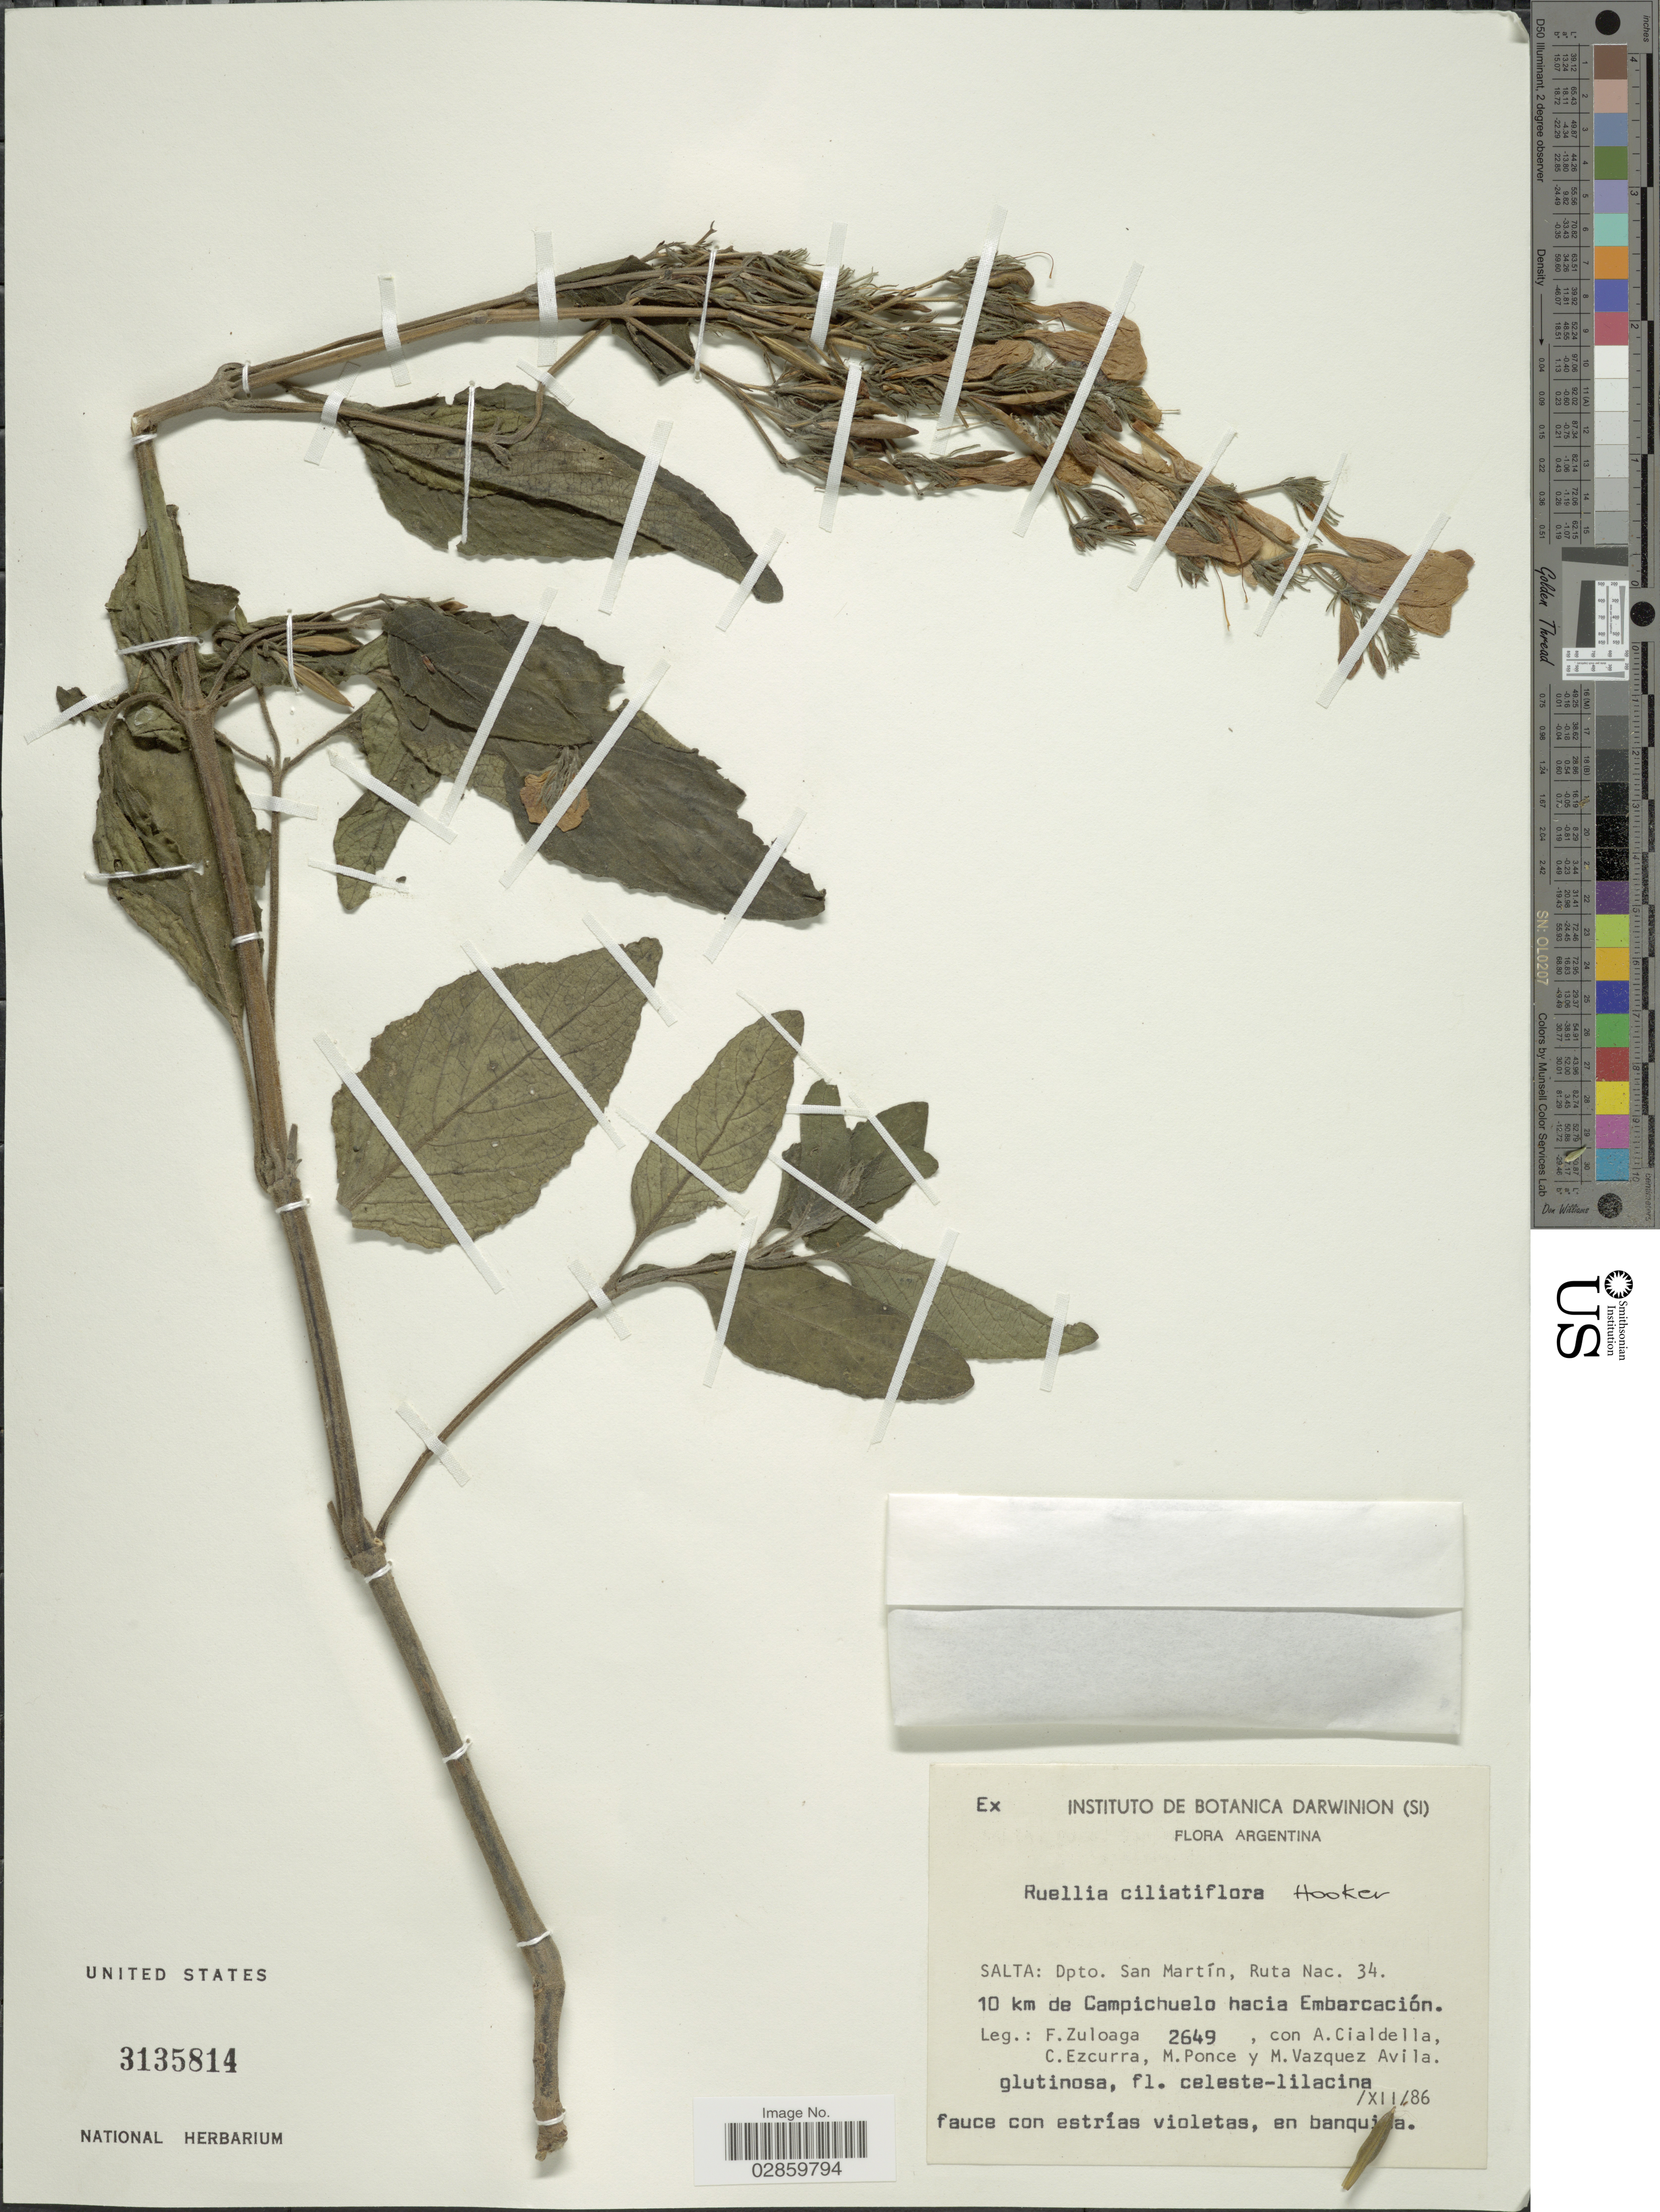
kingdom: Plantae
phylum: Tracheophyta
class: Magnoliopsida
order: Lamiales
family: Acanthaceae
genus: Ruellia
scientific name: Ruellia ciliatiflora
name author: Hook.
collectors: F. Zuloaga, A. M. Cialdella, C. Ezcurra, M. Ponce & M. D. Vázquez A.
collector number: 2649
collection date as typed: Transcribed d/m/y: /12/86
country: Argentina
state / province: Salta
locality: Dpto. San Martín, Ruta Nac. 34. 10 km de Campichuelo hacia Embarcación.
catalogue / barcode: US 3135814